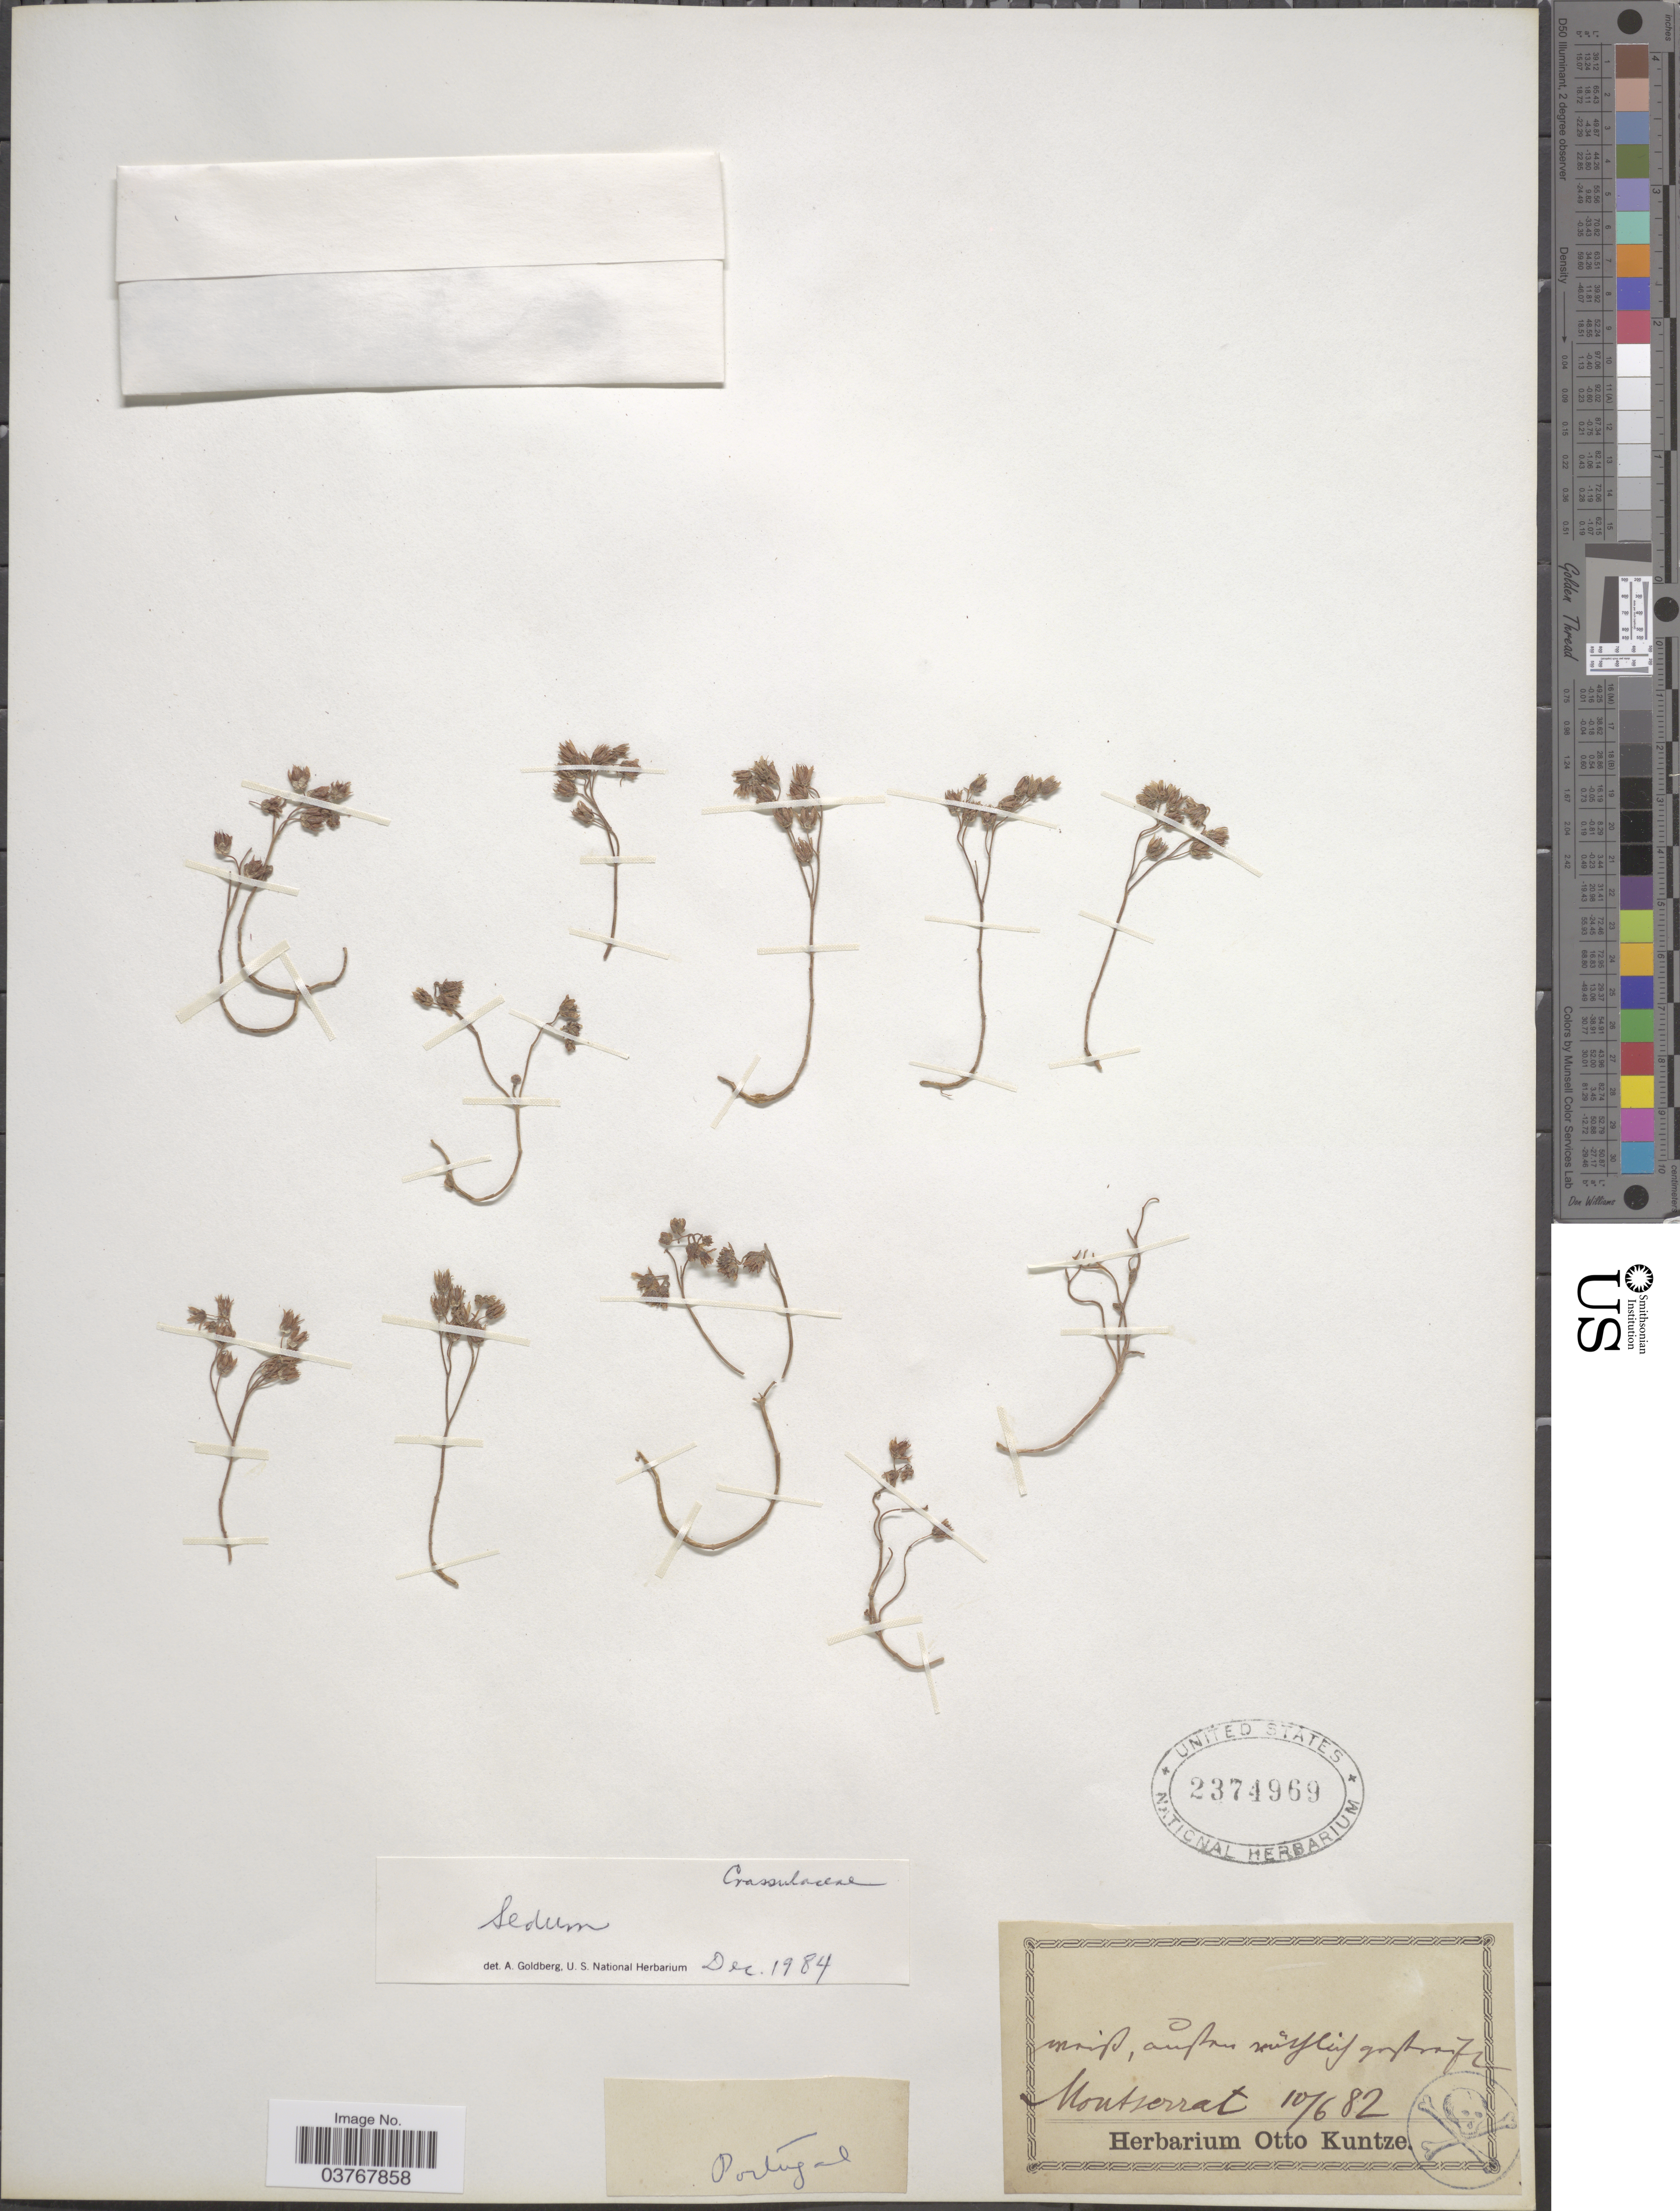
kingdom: Plantae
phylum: Tracheophyta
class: Magnoliopsida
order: Saxifragales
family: Crassulaceae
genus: Sedum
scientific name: Sedum sp.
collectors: ex herb. Otto Kuntze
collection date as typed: Transcribed d/m/y: 10/6/82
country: Portugal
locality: Montserrat.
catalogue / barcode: US 2374969